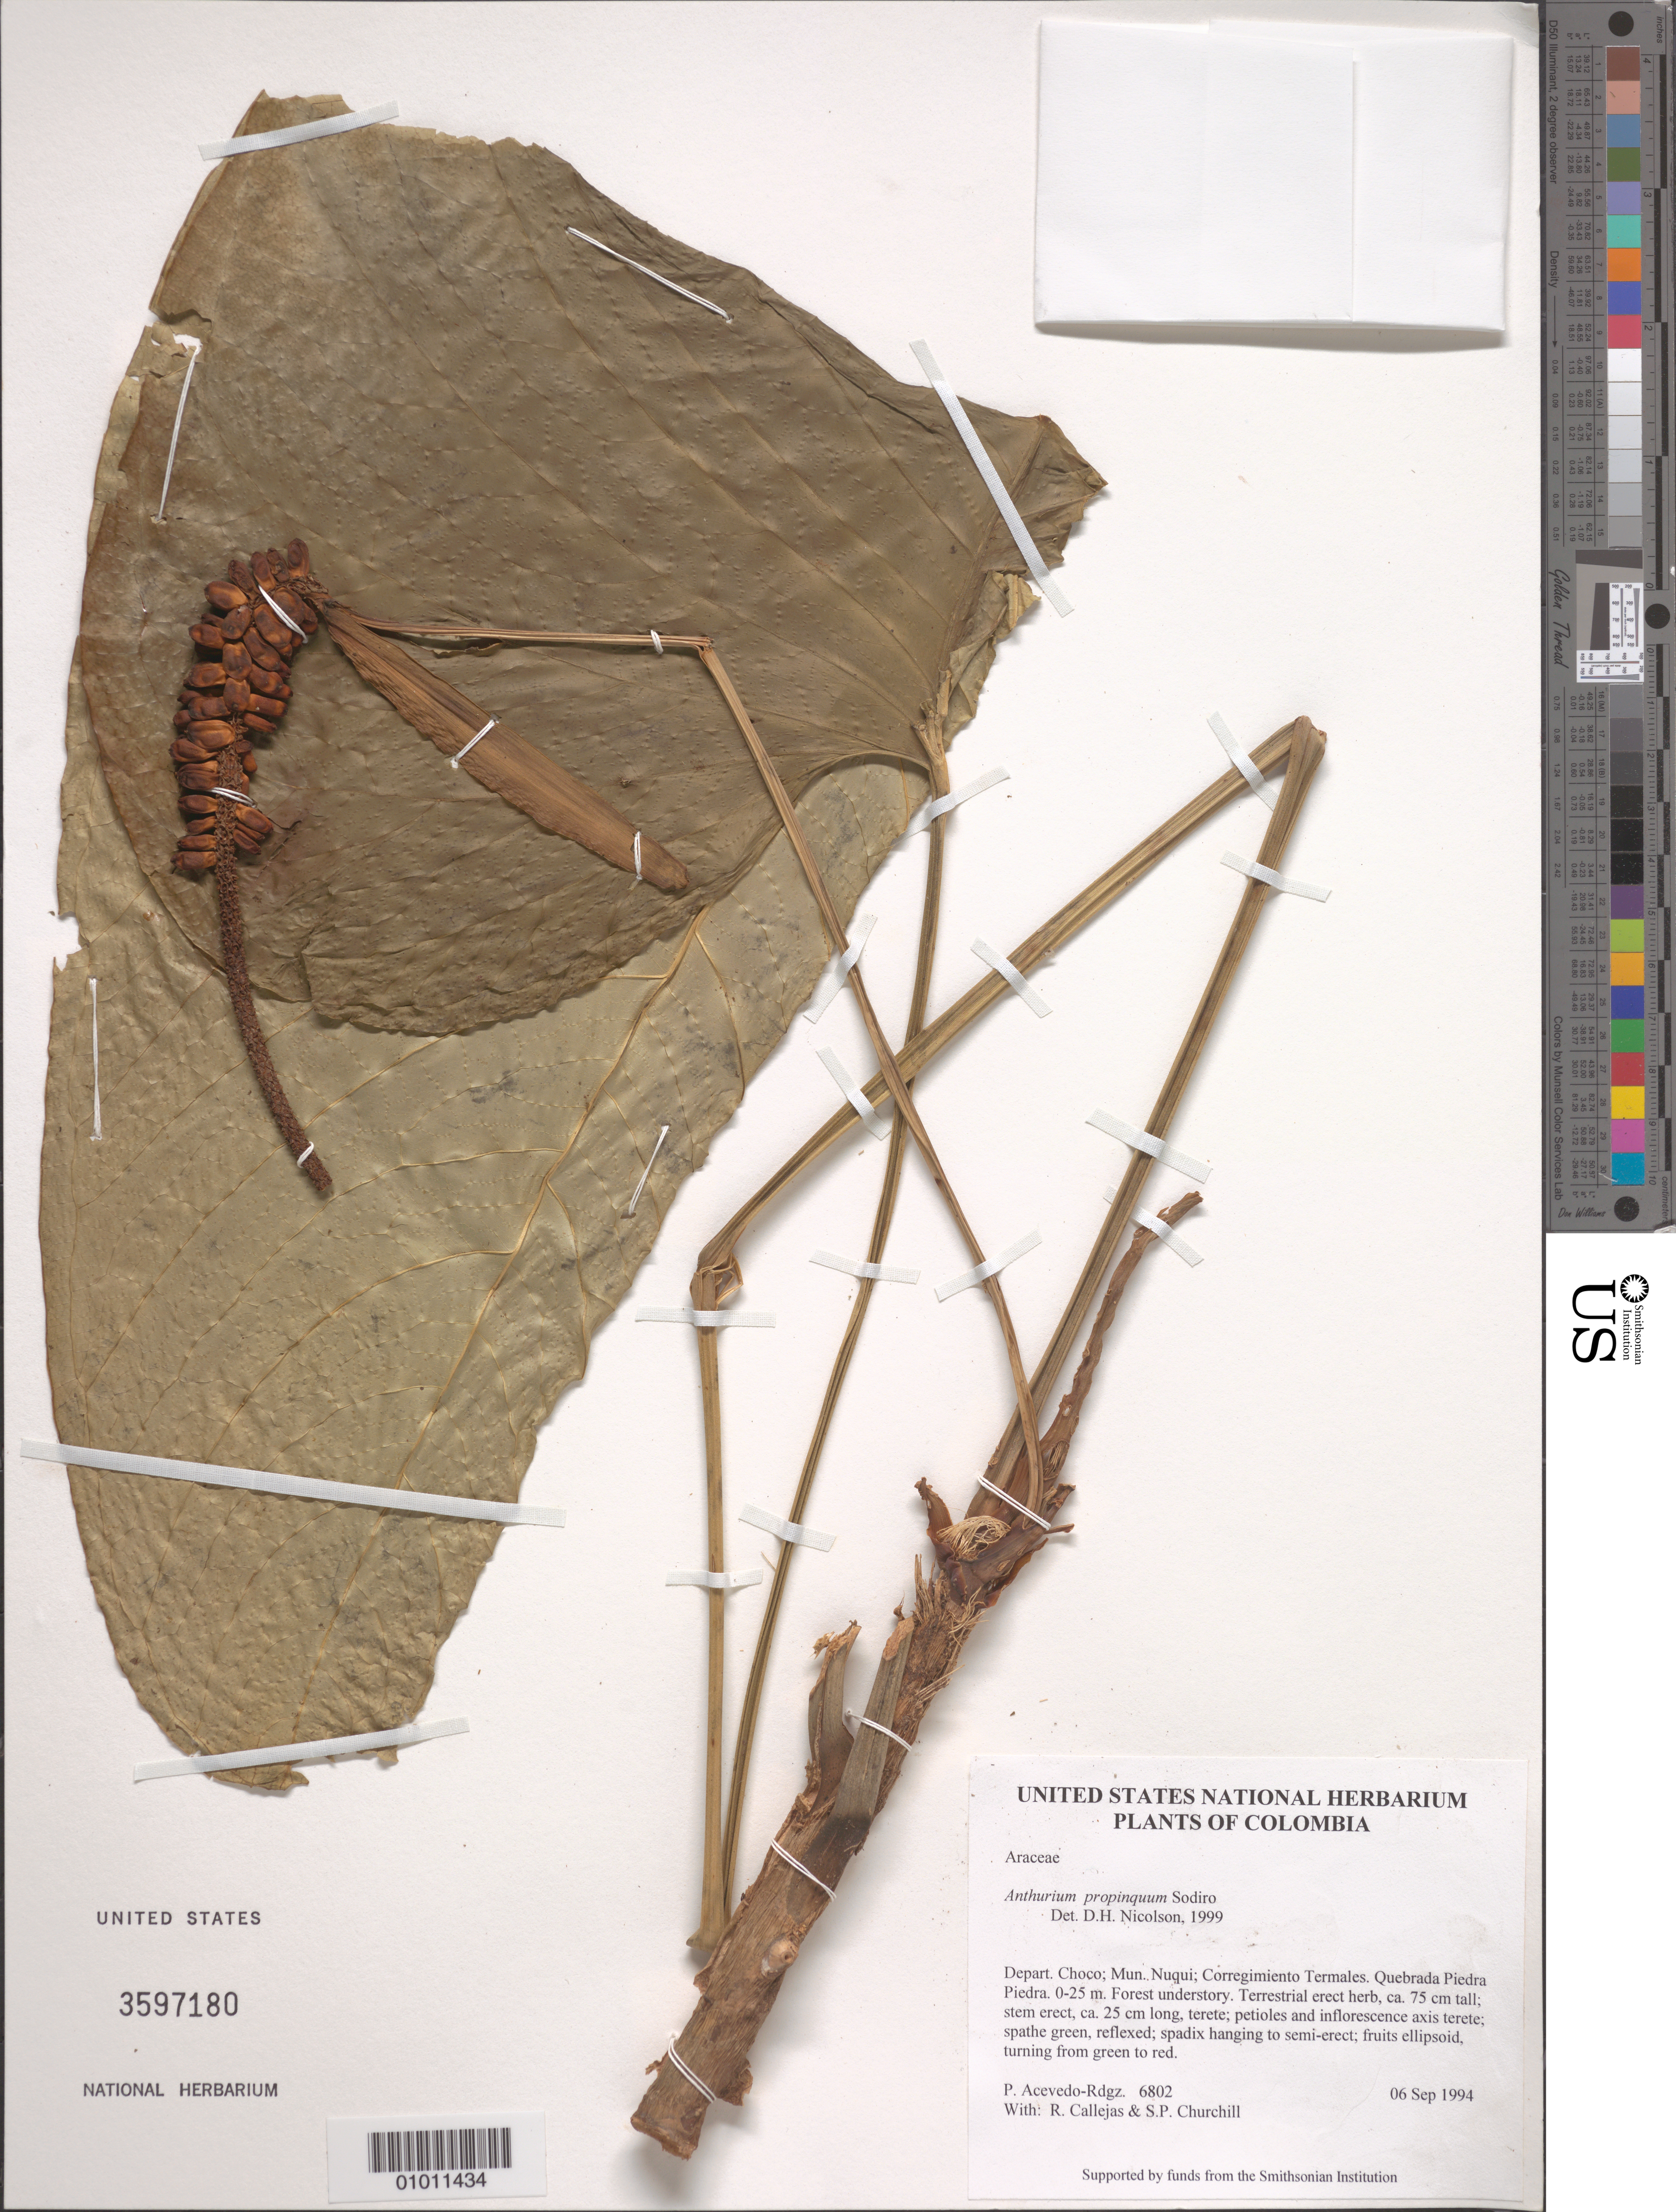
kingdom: Plantae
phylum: Tracheophyta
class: Liliopsida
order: Alismatales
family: Araceae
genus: Anthurium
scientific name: Anthurium propinquum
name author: Sodiro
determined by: Nicolson, Dan H.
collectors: P. Acevedo-Rodr., R. Callejas & S. Churchill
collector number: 6802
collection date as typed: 06 Sep 1994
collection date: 1994-09-06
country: Colombia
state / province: Chocó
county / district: Nuqui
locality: Depart. Choco; Mun. Nuqui; Corregimiento Termales. Quebrada Piedra Piedra.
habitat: Forest understory.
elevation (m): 0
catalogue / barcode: US 3597180